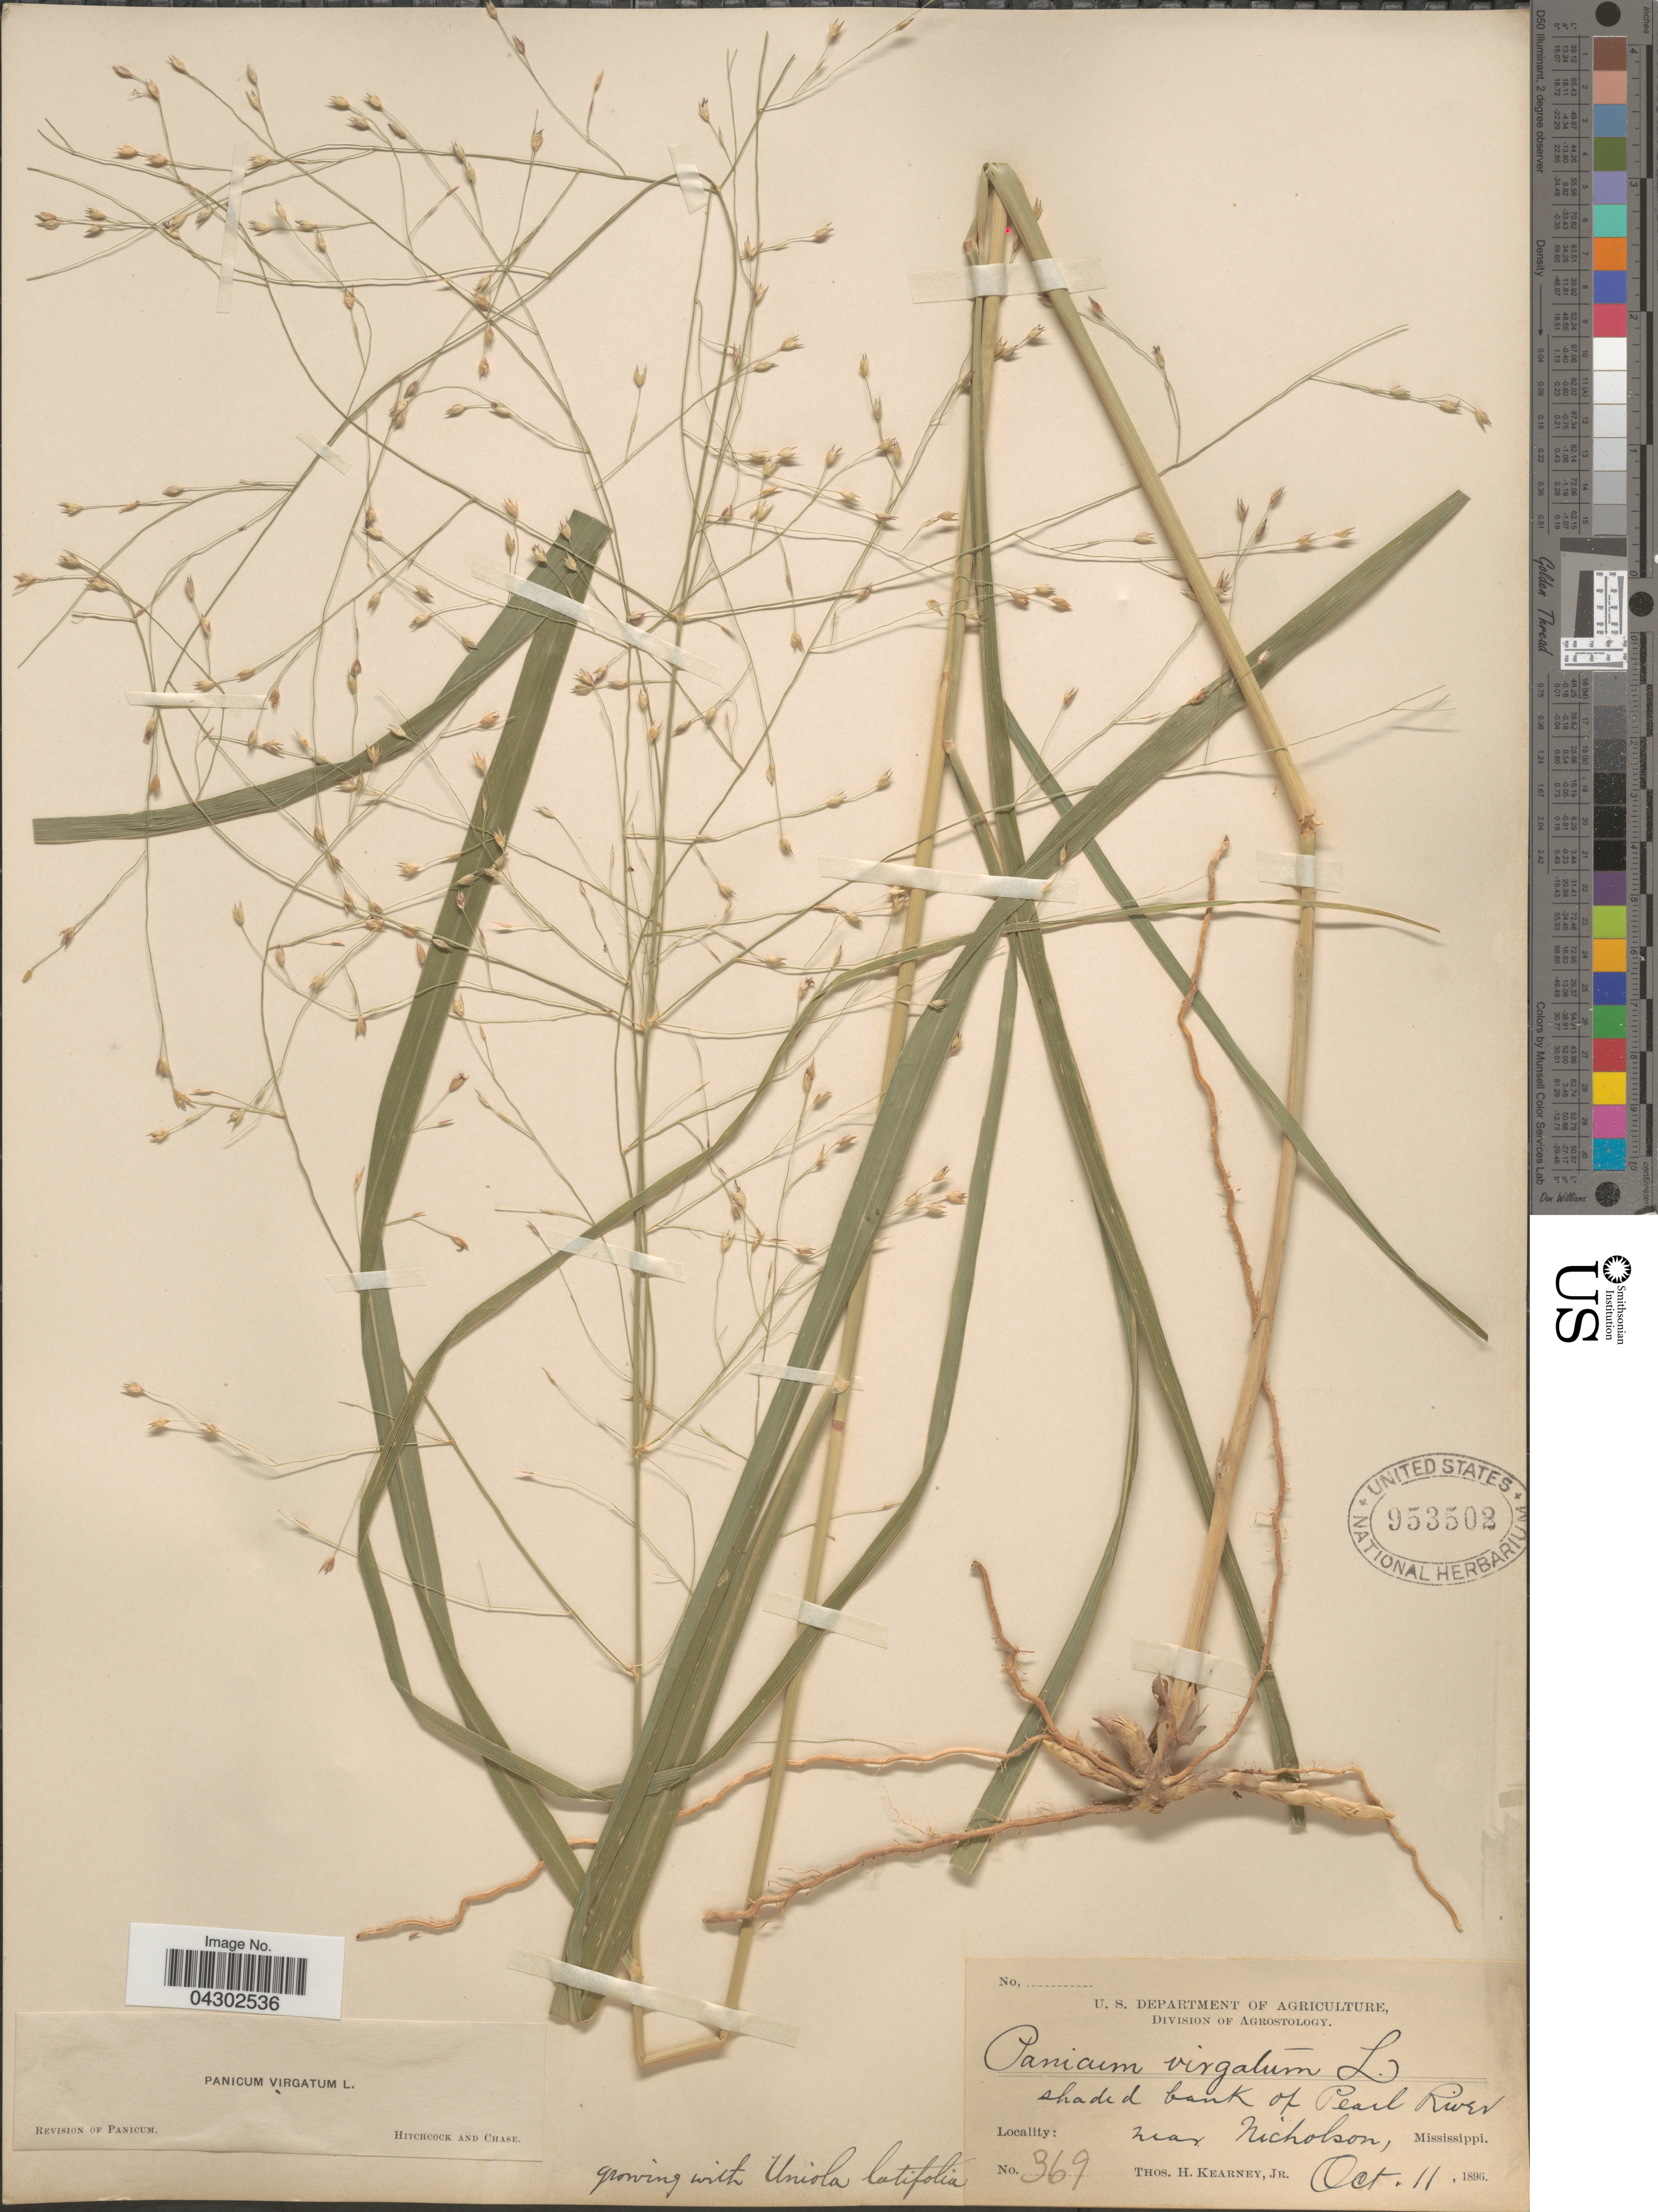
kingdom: Plantae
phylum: Tracheophyta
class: Liliopsida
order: Poales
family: Poaceae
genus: Panicum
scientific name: Panicum virgatum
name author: L.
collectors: T. H. Kearney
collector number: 369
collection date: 1896-10-11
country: United States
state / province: Mississippi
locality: Shaded bank of Pearl River, near Nicholson.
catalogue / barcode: US 953502